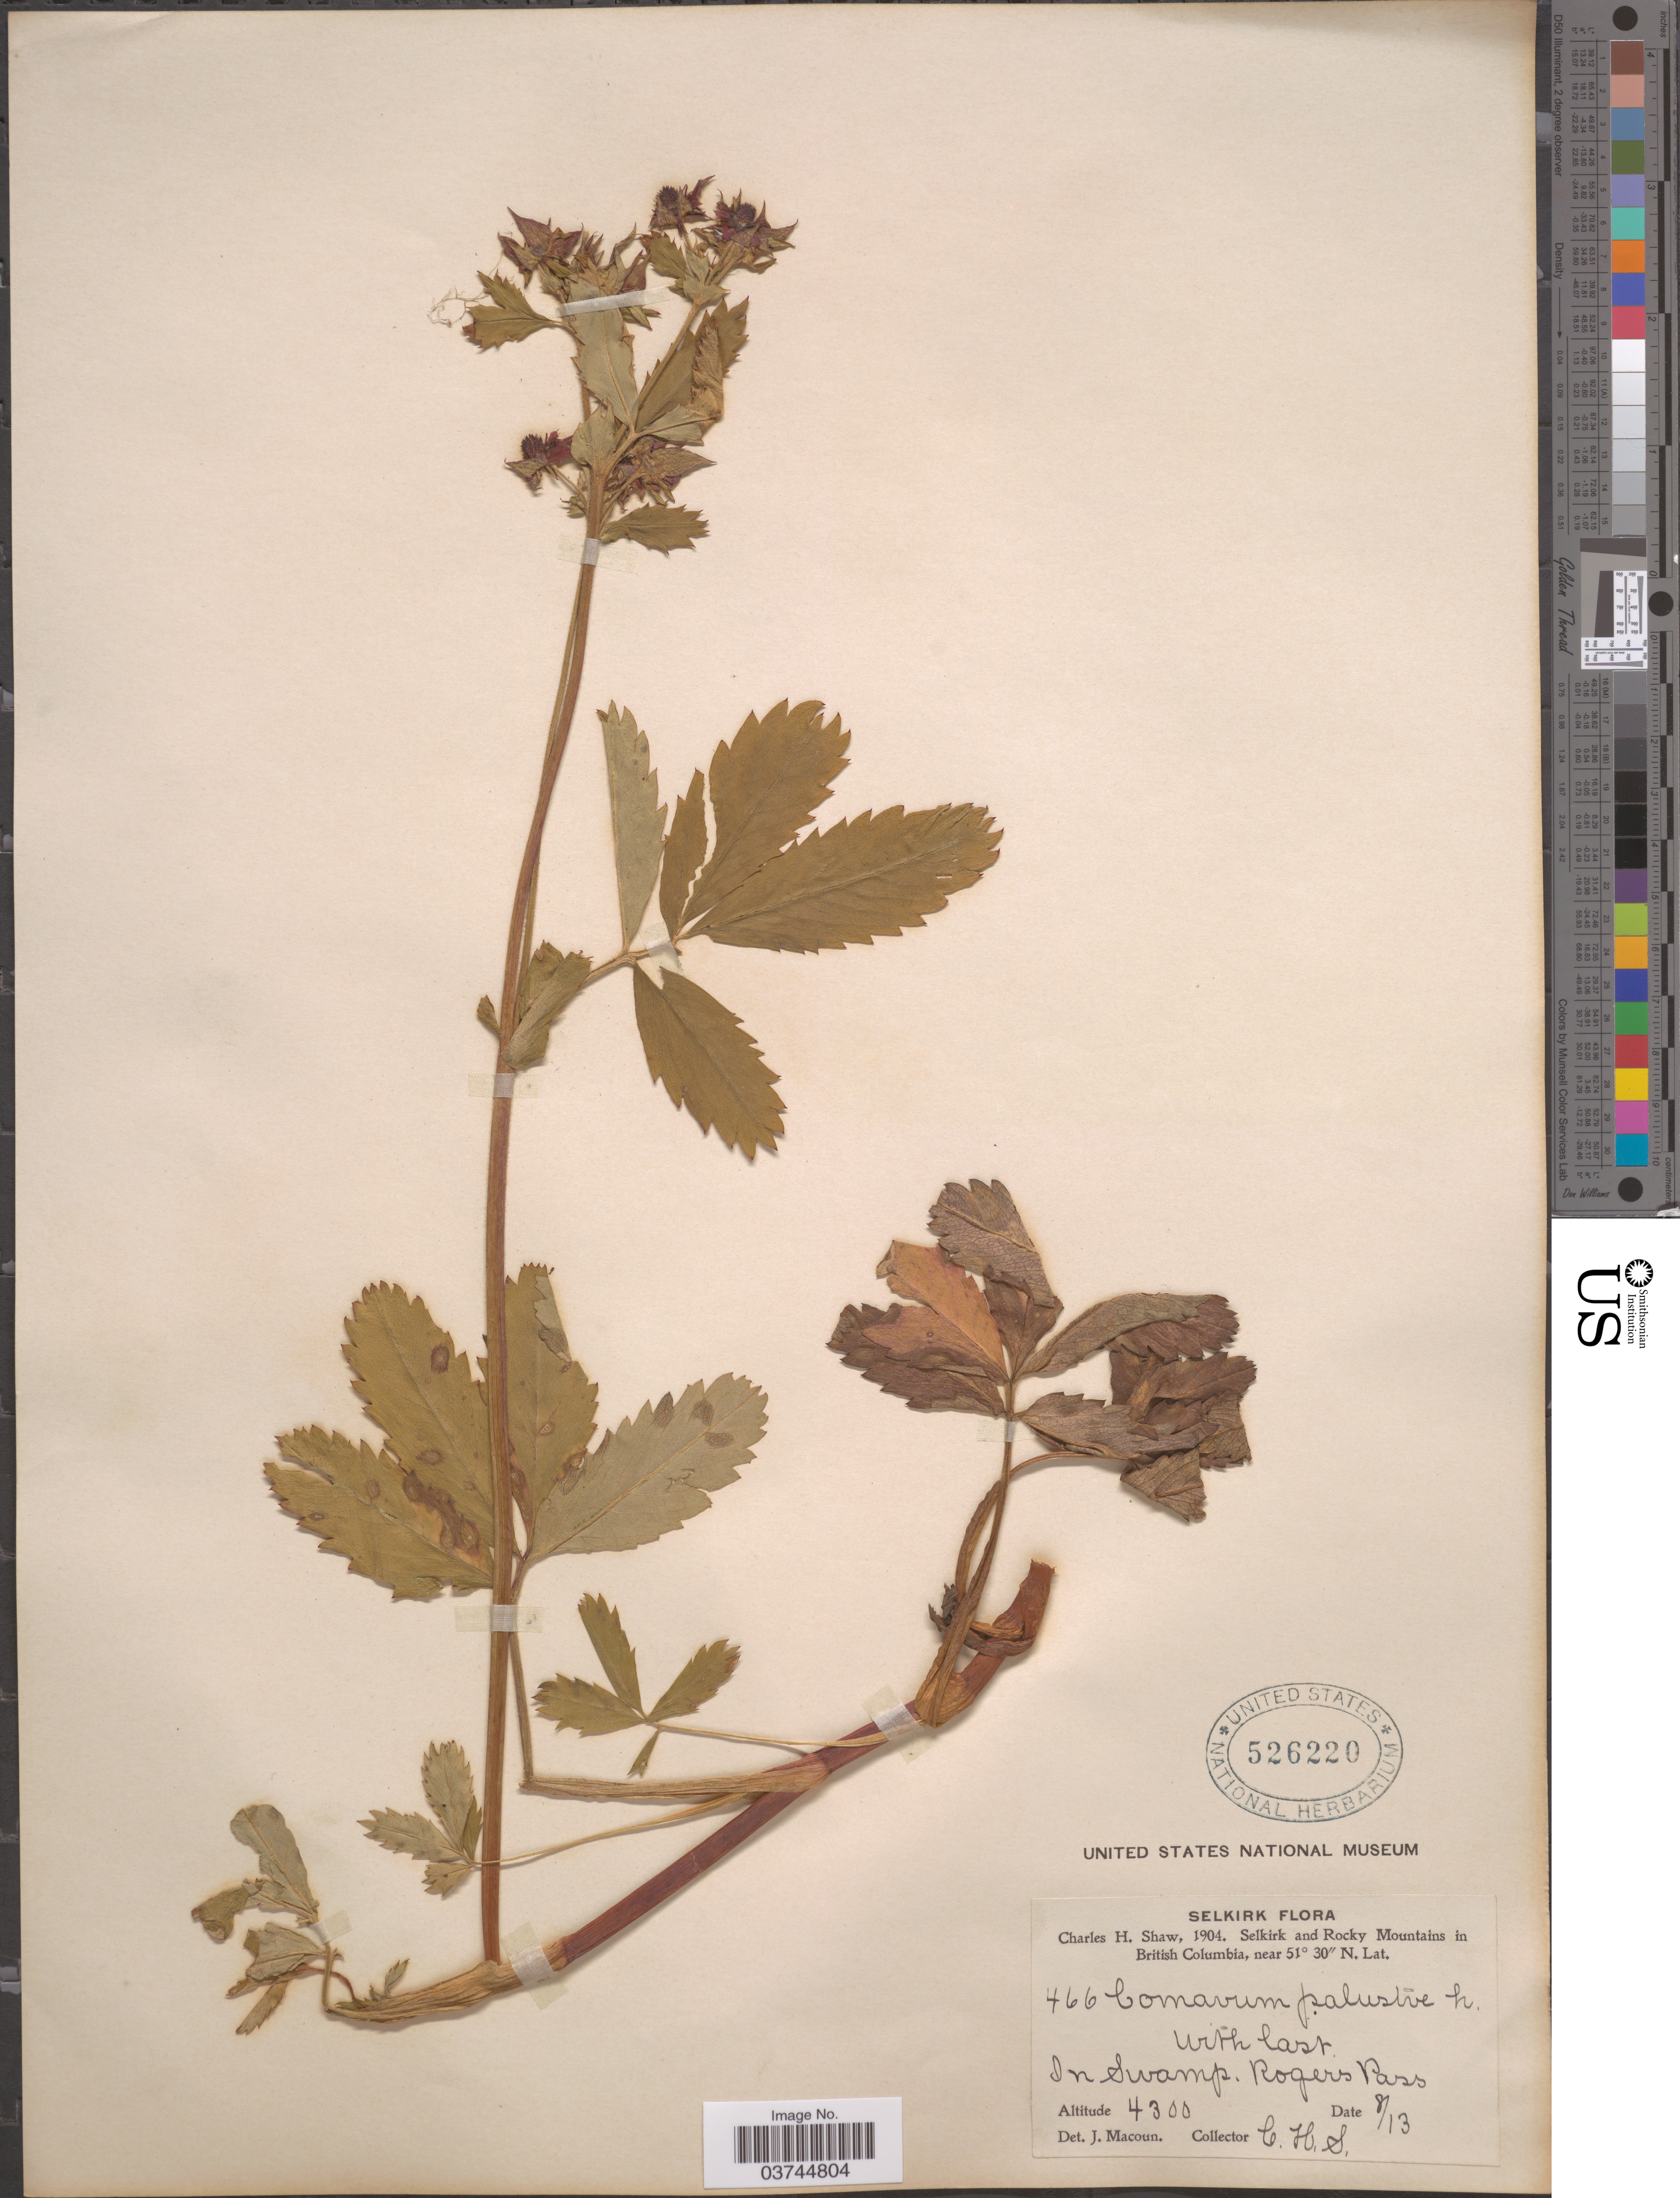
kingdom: Plantae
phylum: Tracheophyta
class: Magnoliopsida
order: Rosales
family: Rosaceae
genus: Comarum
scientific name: Comarum palustre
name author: L.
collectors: C. H. Shaw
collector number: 466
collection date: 1904-08-13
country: Canada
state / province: British Columbia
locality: Silkirk and Rocky Mountains. Rogers Pass.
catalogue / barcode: US 526220